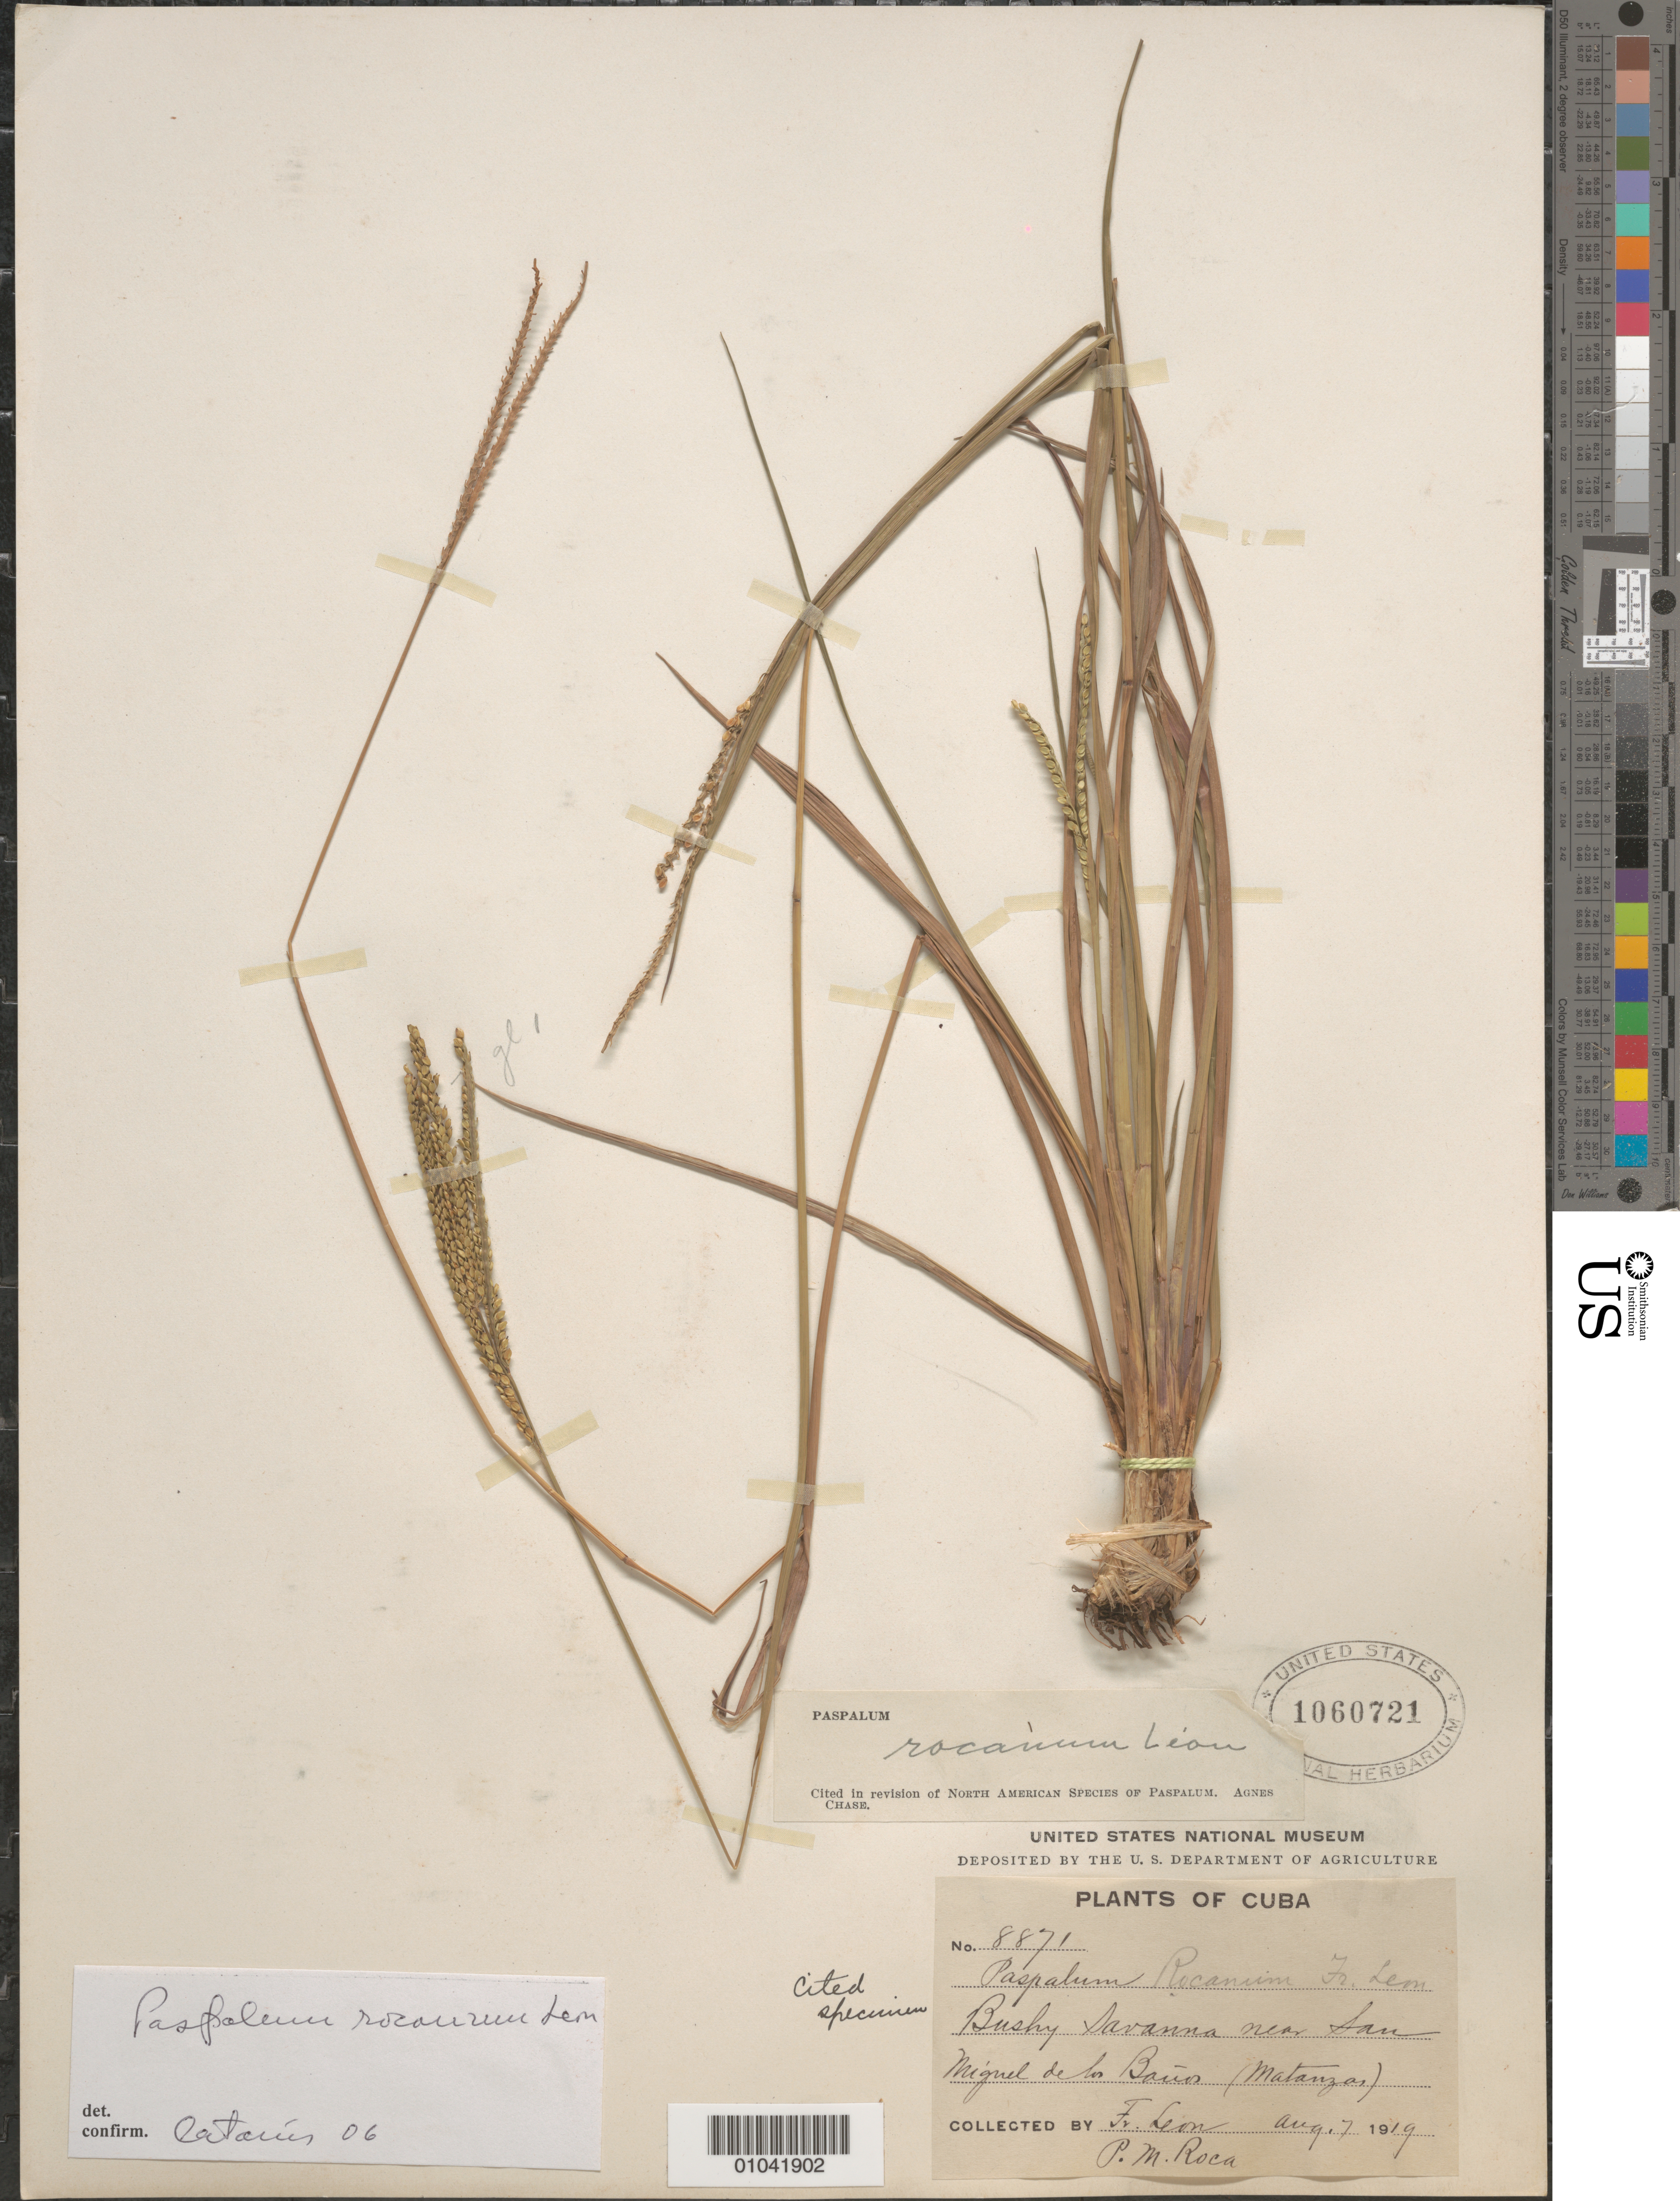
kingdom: Plantae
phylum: Tracheophyta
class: Liliopsida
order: Poales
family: Poaceae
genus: Paspalum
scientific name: Paspalum rocanum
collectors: Bro. León & P. Roca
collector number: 8871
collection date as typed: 07 Aug 1919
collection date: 1919-08-07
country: Cuba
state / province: Matanzas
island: Cuba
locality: Near San Miguel de los Banos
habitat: Bushy savanna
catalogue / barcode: US 1060721